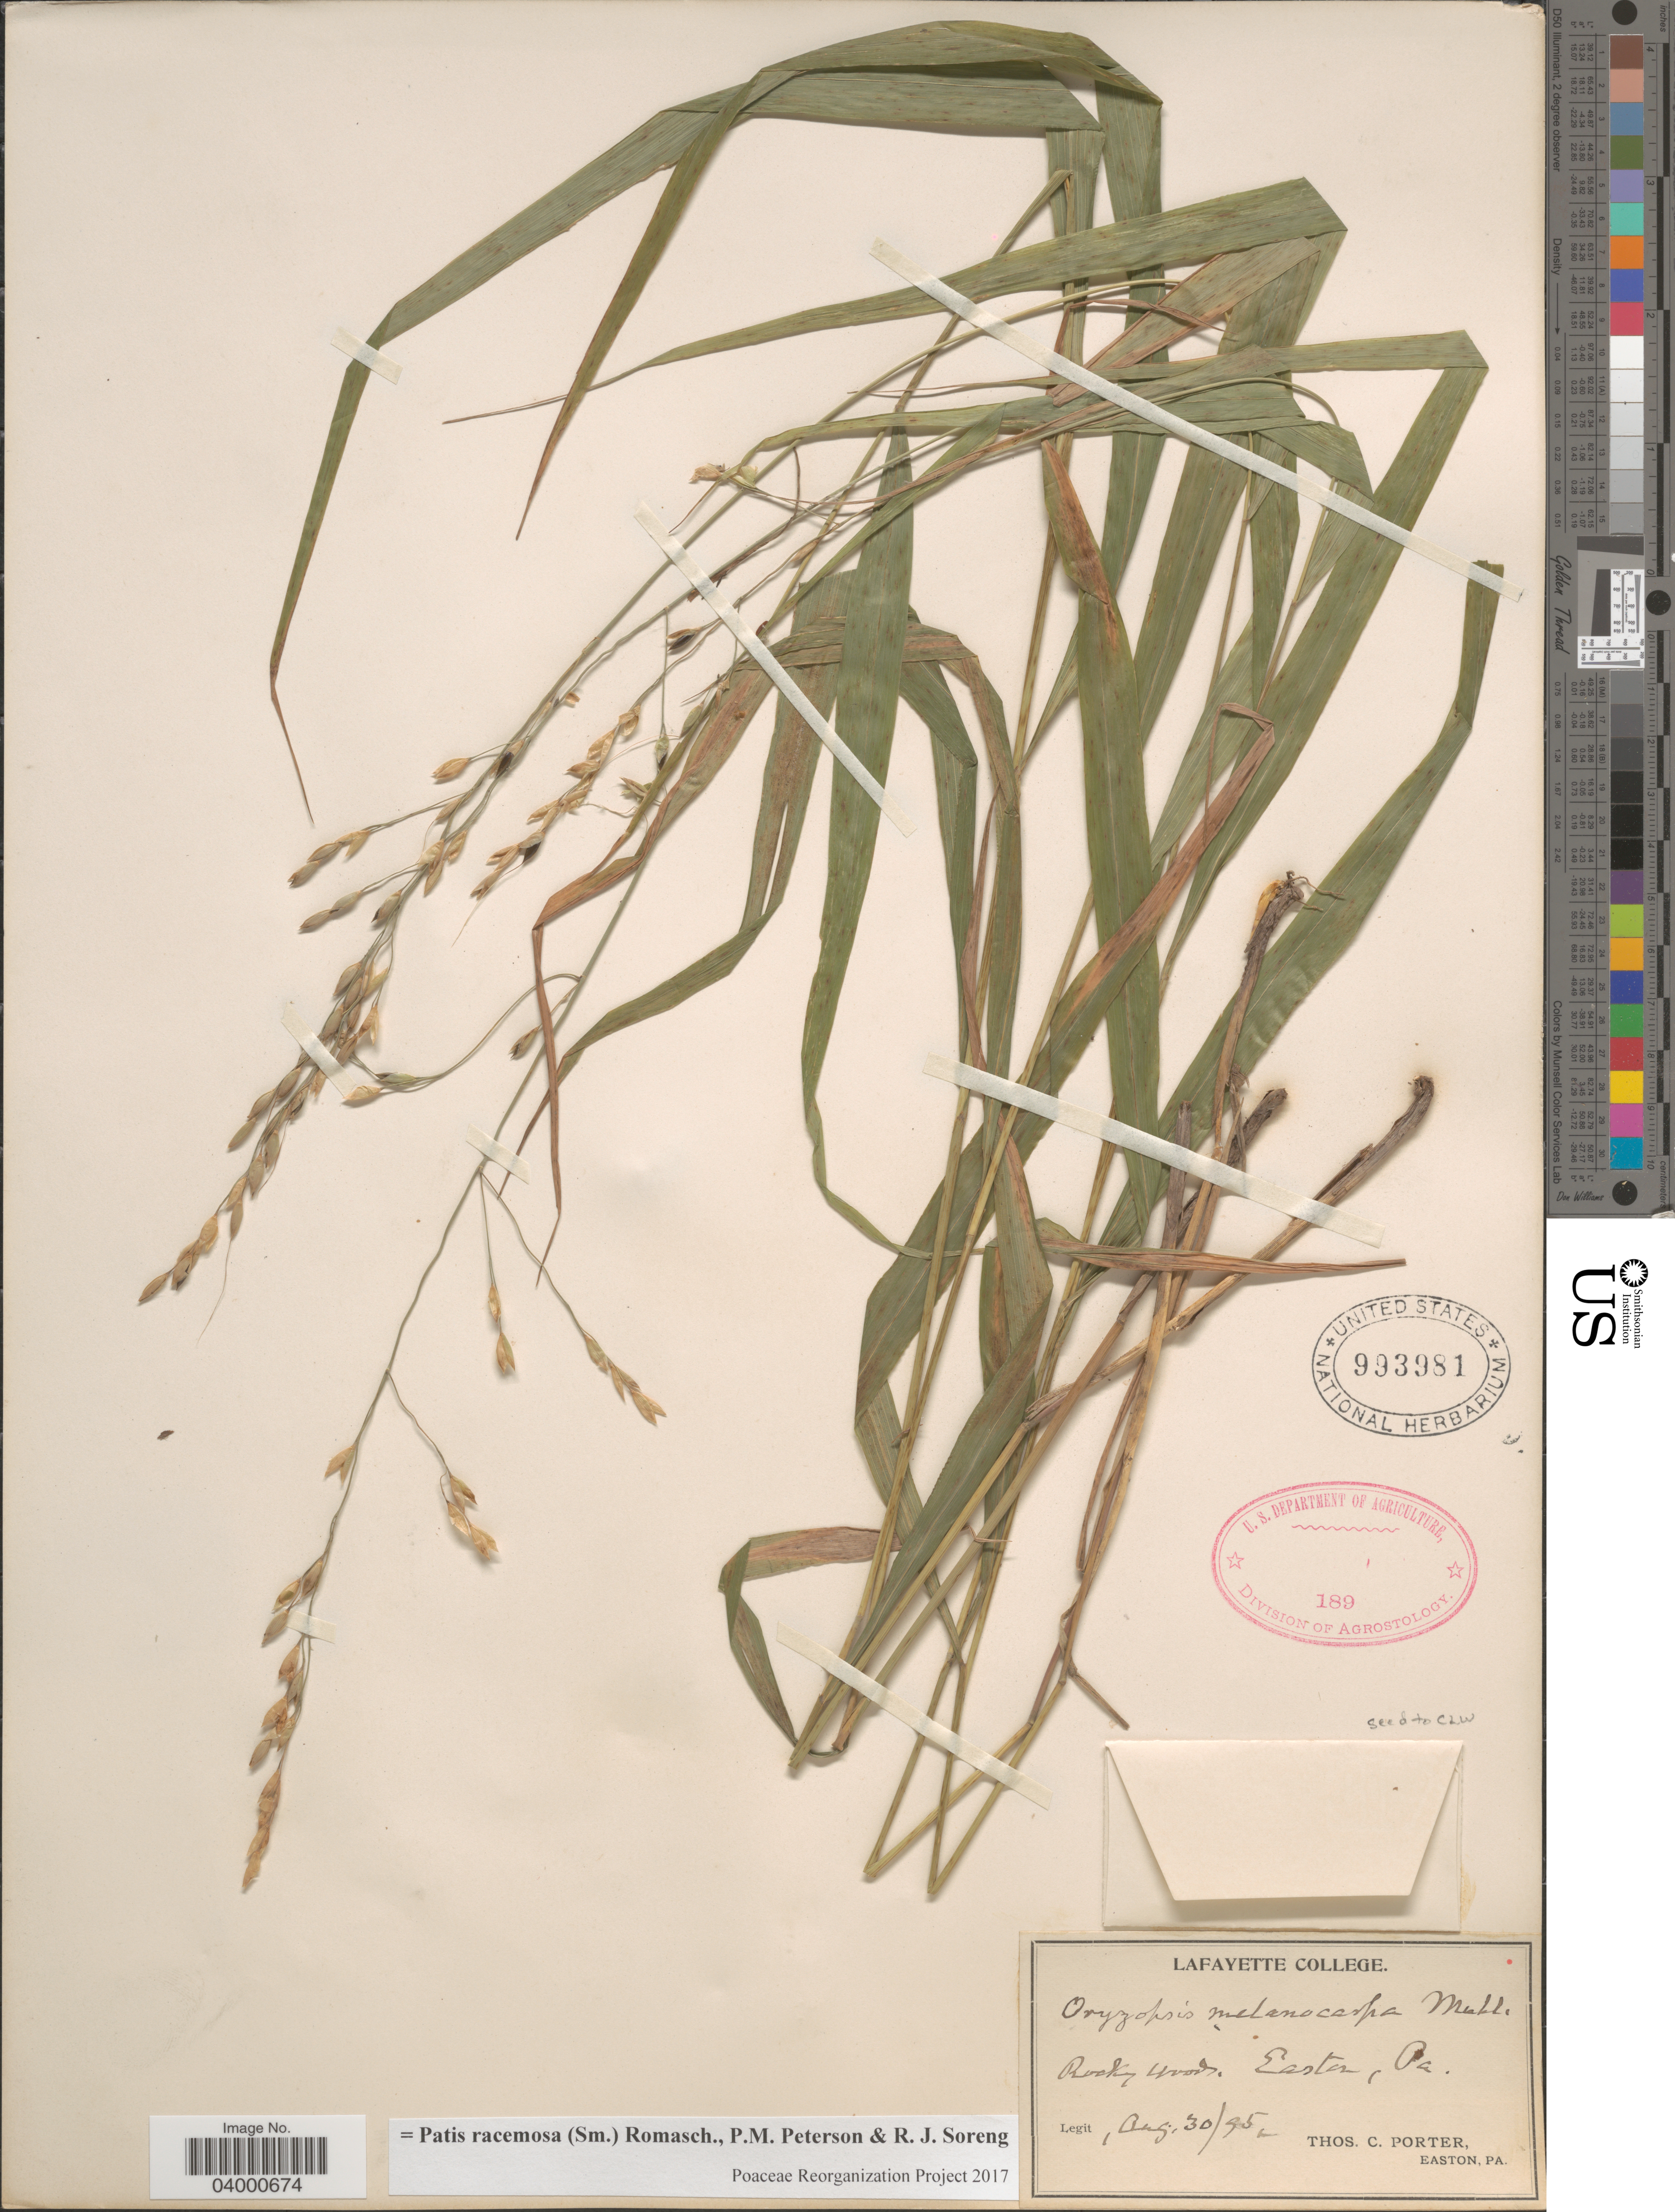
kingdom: Plantae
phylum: Tracheophyta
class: Liliopsida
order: Poales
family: Poaceae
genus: Patis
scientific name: Patis racemosa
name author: (Sm.) Romasch. et al.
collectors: T. Porter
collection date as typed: Transcribed d/m/y: 30/8/95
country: United States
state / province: Pennsylvania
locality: Rocky Woods. Easton.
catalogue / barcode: US 993981